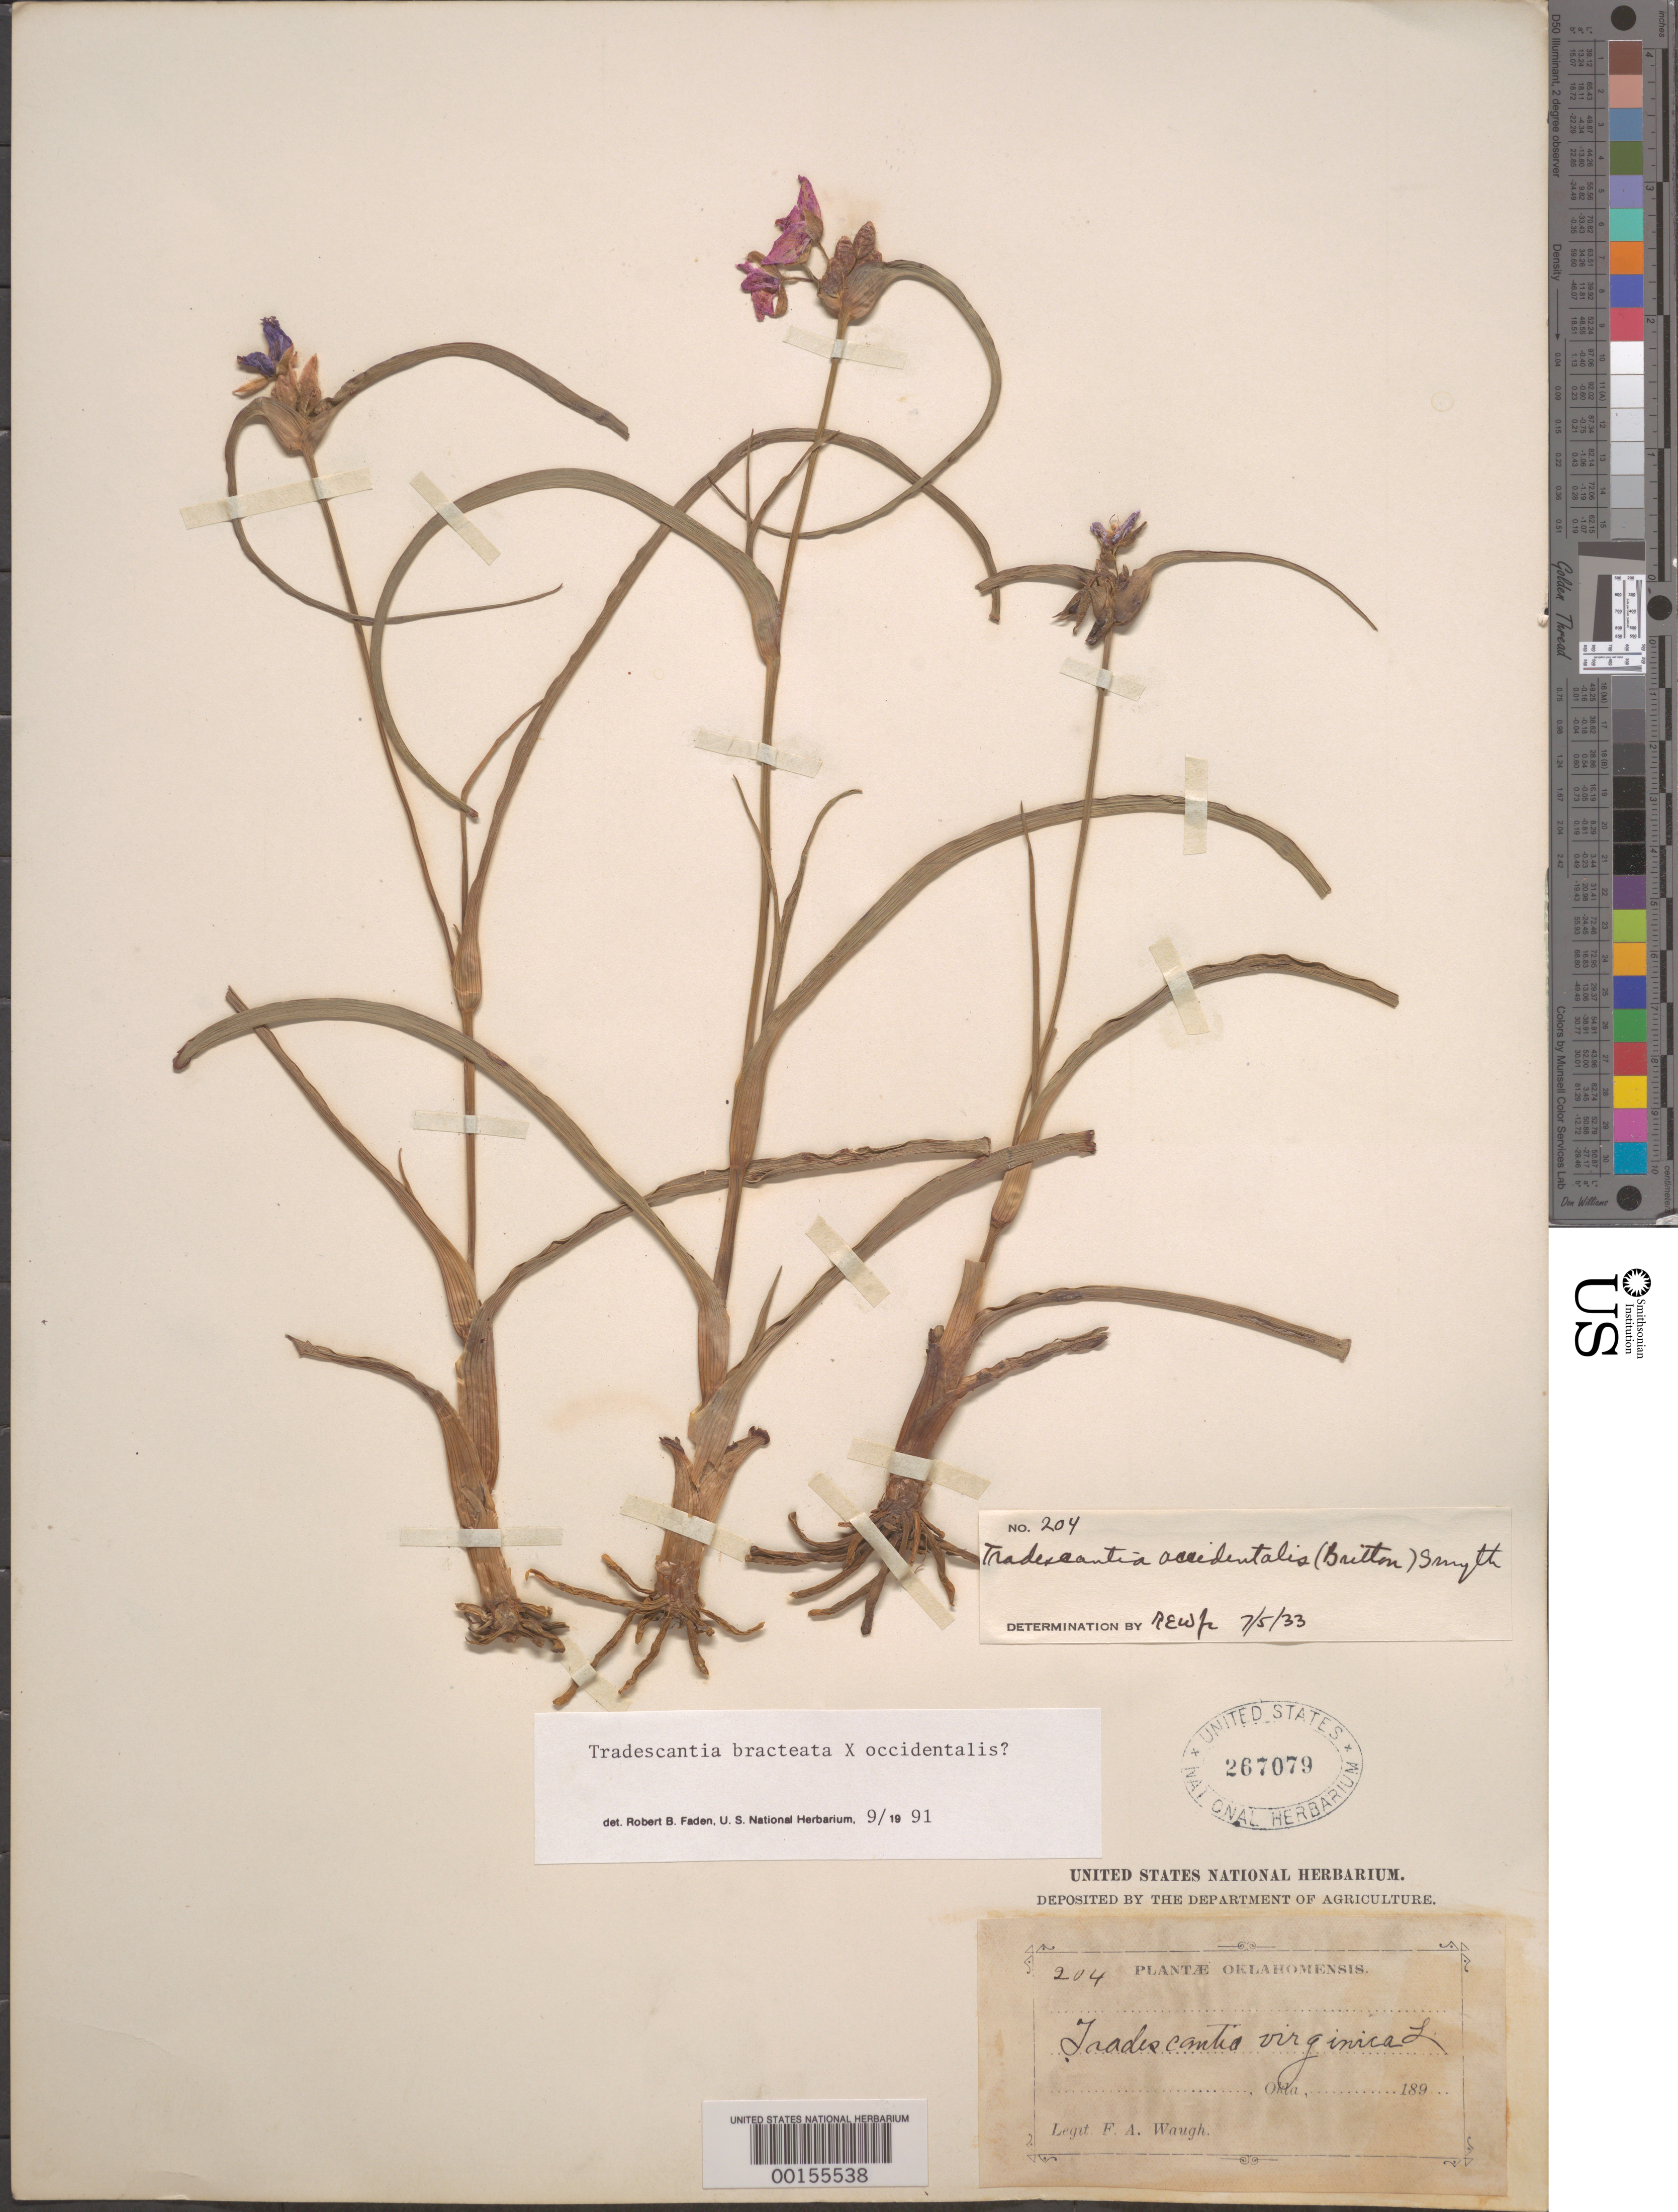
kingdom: Plantae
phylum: Tracheophyta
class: Liliopsida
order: Commelinales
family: Commelinaceae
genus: Tradescantia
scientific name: Tradescantia bracteata x T. occidentalis (Britton) Smyth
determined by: Faden, Robert B., (US), Smithsonian Institution - National Museum of Natural History (UNITED STATES)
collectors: F. Waugh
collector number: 204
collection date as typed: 189-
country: United States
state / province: Oklahoma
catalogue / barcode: US 267079